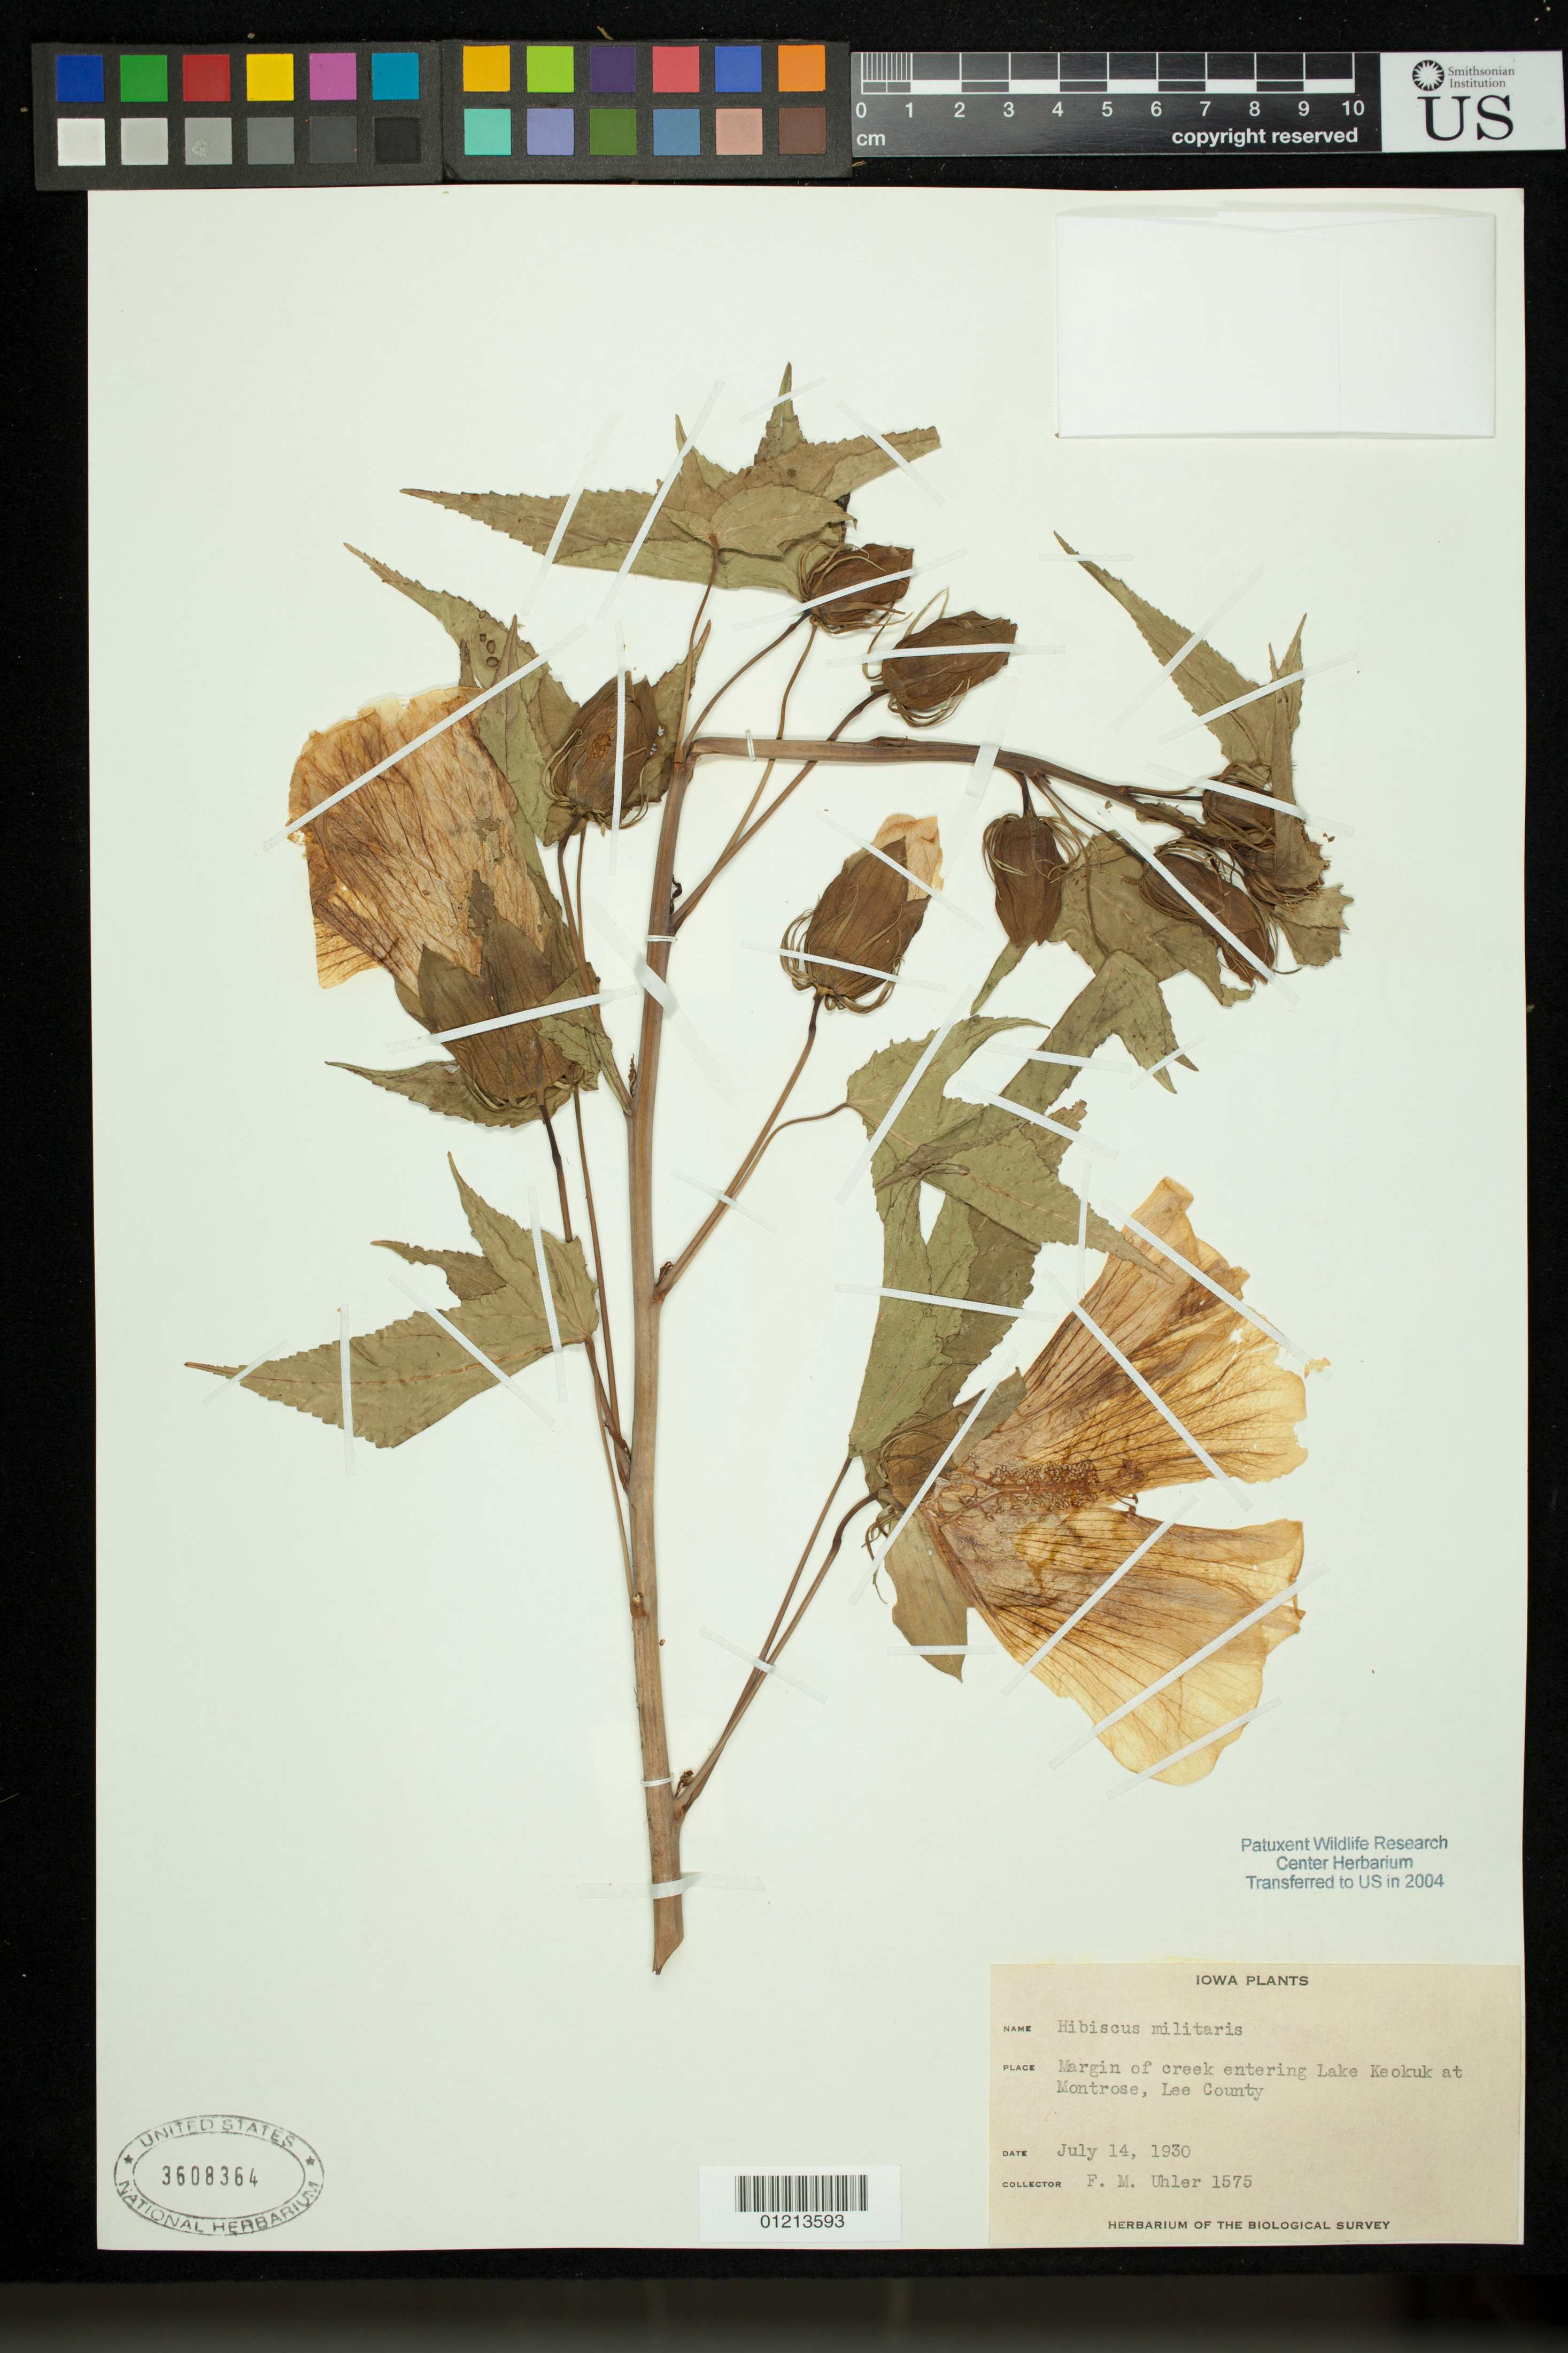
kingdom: Plantae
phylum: Tracheophyta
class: Magnoliopsida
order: Malvales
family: Malvaceae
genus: Hibiscus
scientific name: Hibiscus laevis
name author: All.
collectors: F. M. Uhler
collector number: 1575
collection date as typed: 14 Jul 1930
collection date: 1930-07-14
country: United States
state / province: Iowa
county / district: Lee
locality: Margin of creek entering Lake Keokuk at Montrose, Lee County.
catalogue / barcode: US 3608364